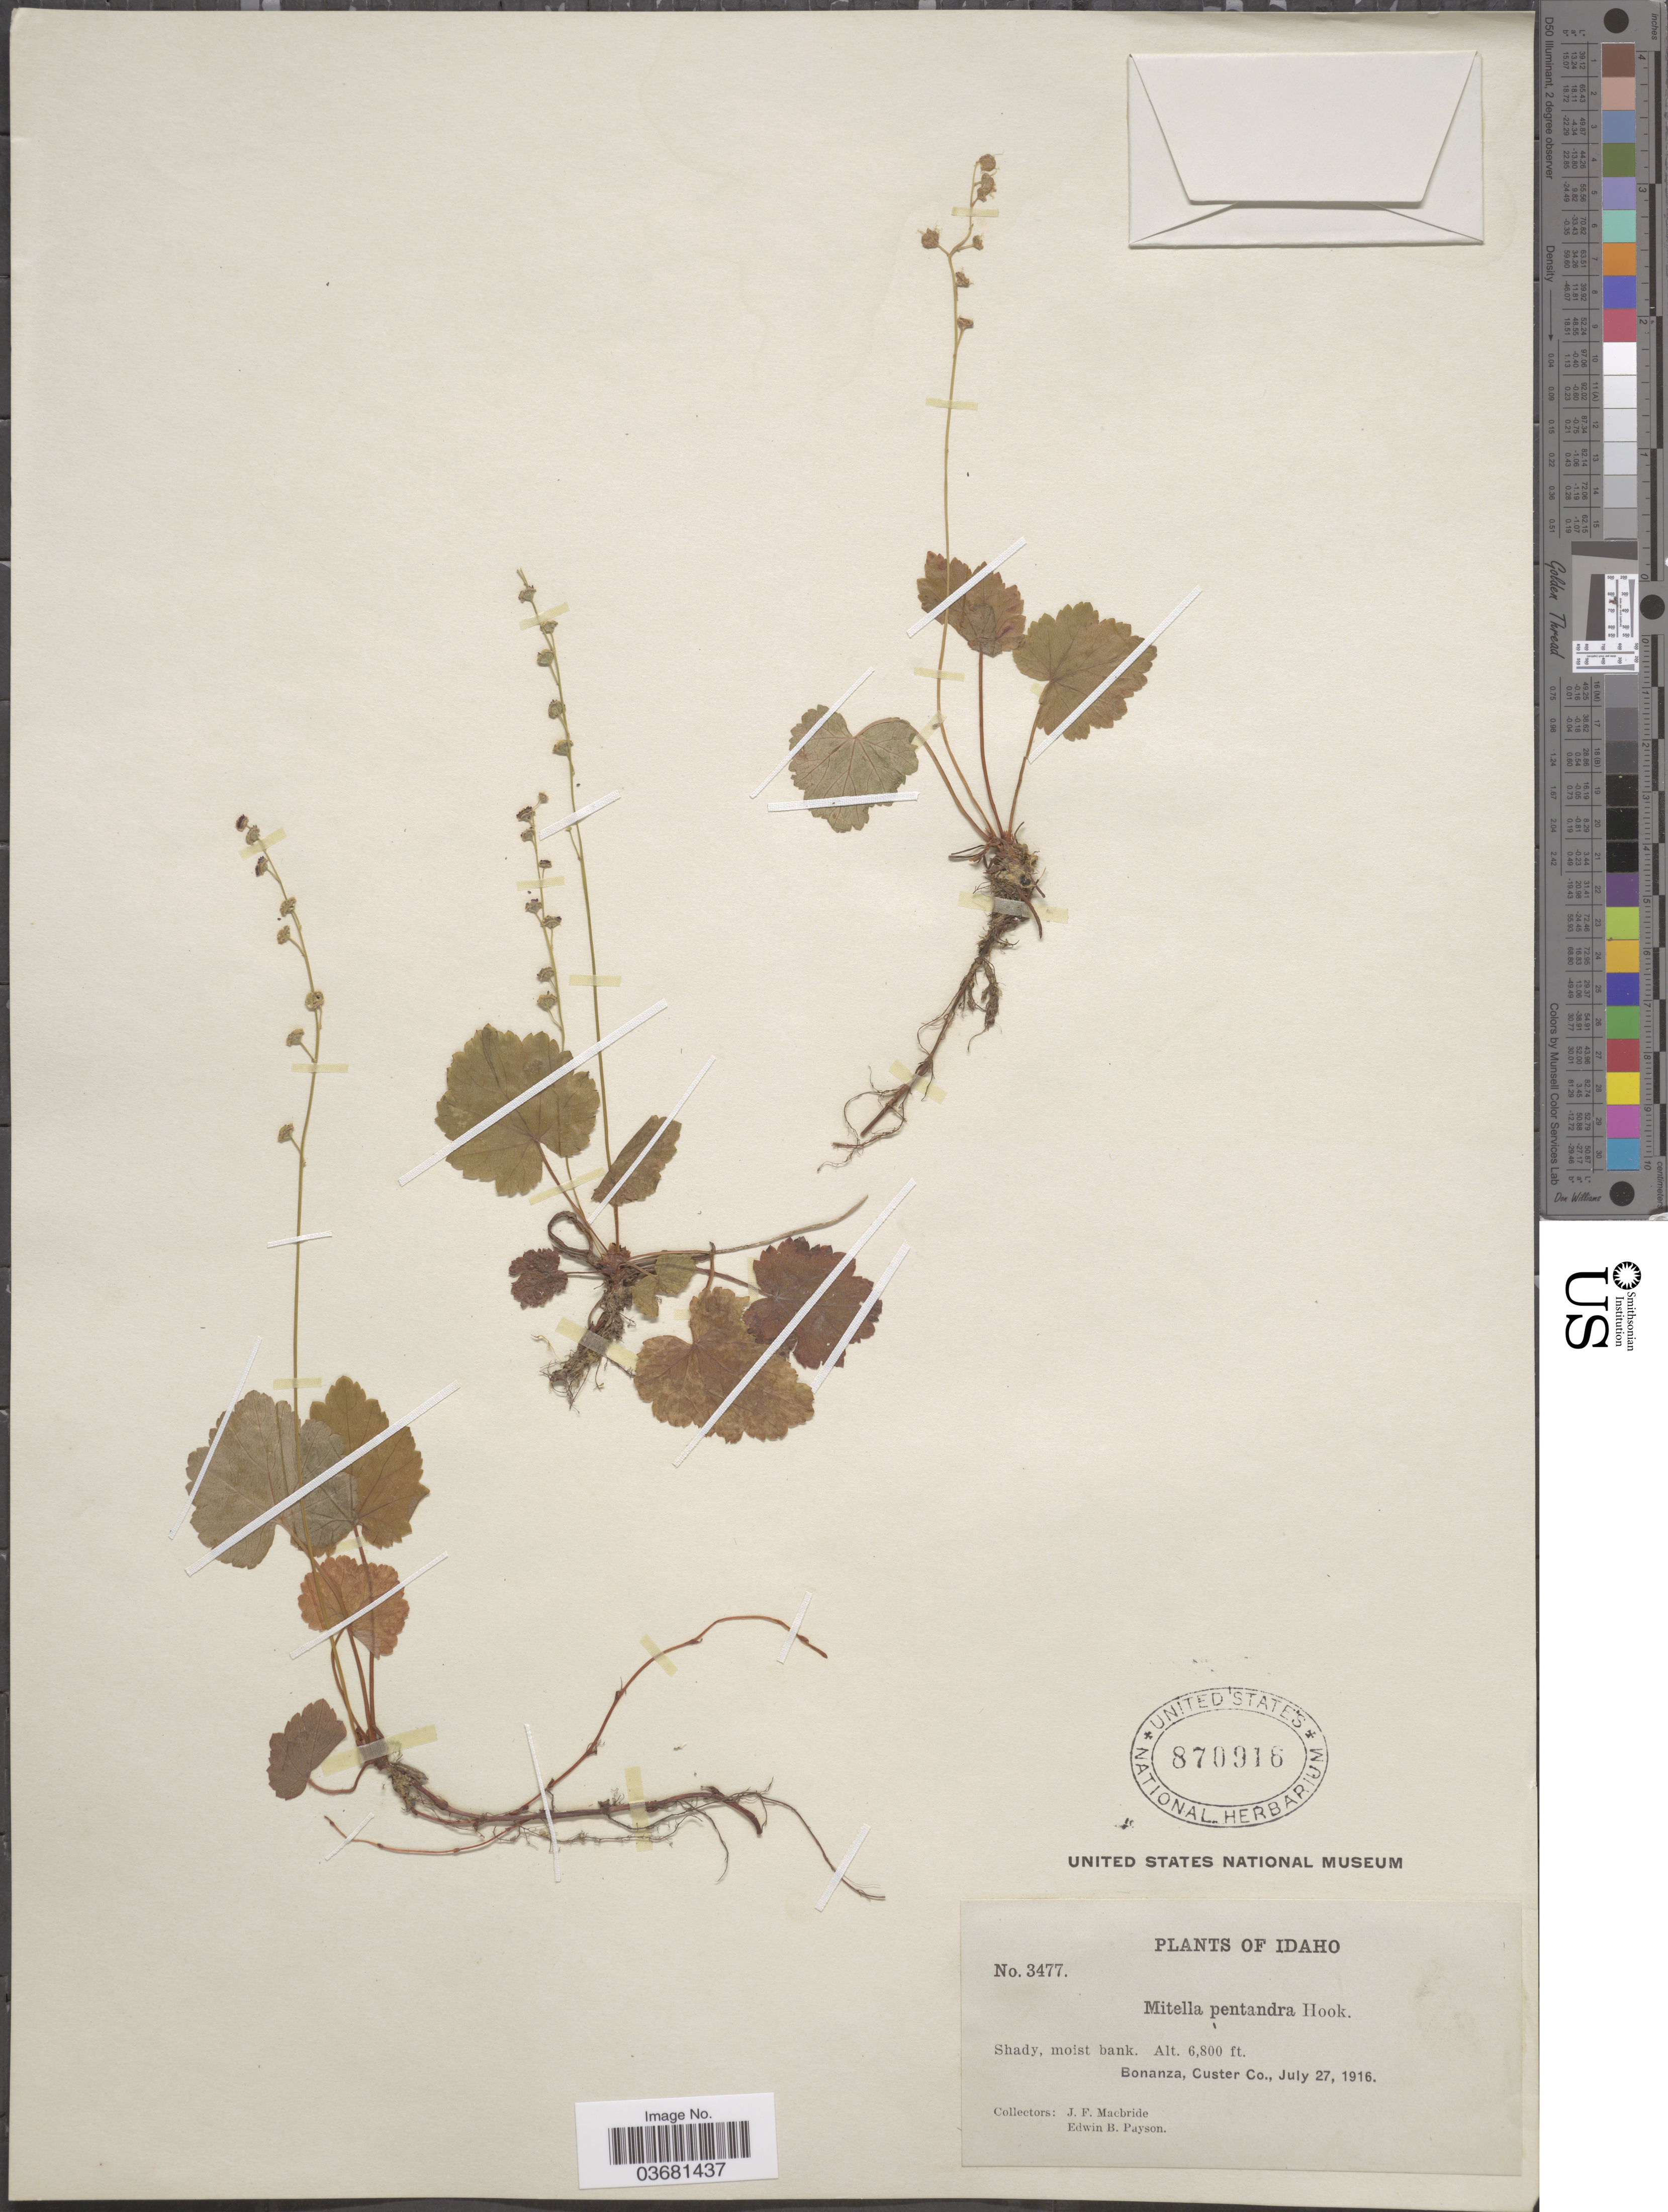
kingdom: Plantae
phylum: Tracheophyta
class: Magnoliopsida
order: Saxifragales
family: Saxifragaceae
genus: Mitella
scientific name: Mitella pentandra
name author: Hook.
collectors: J. F. Macbride & E. B. Payson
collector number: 3477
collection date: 1916-07-27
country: United States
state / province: Idaho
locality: Bonanza, Custer Co.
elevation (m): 2073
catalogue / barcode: US 870916